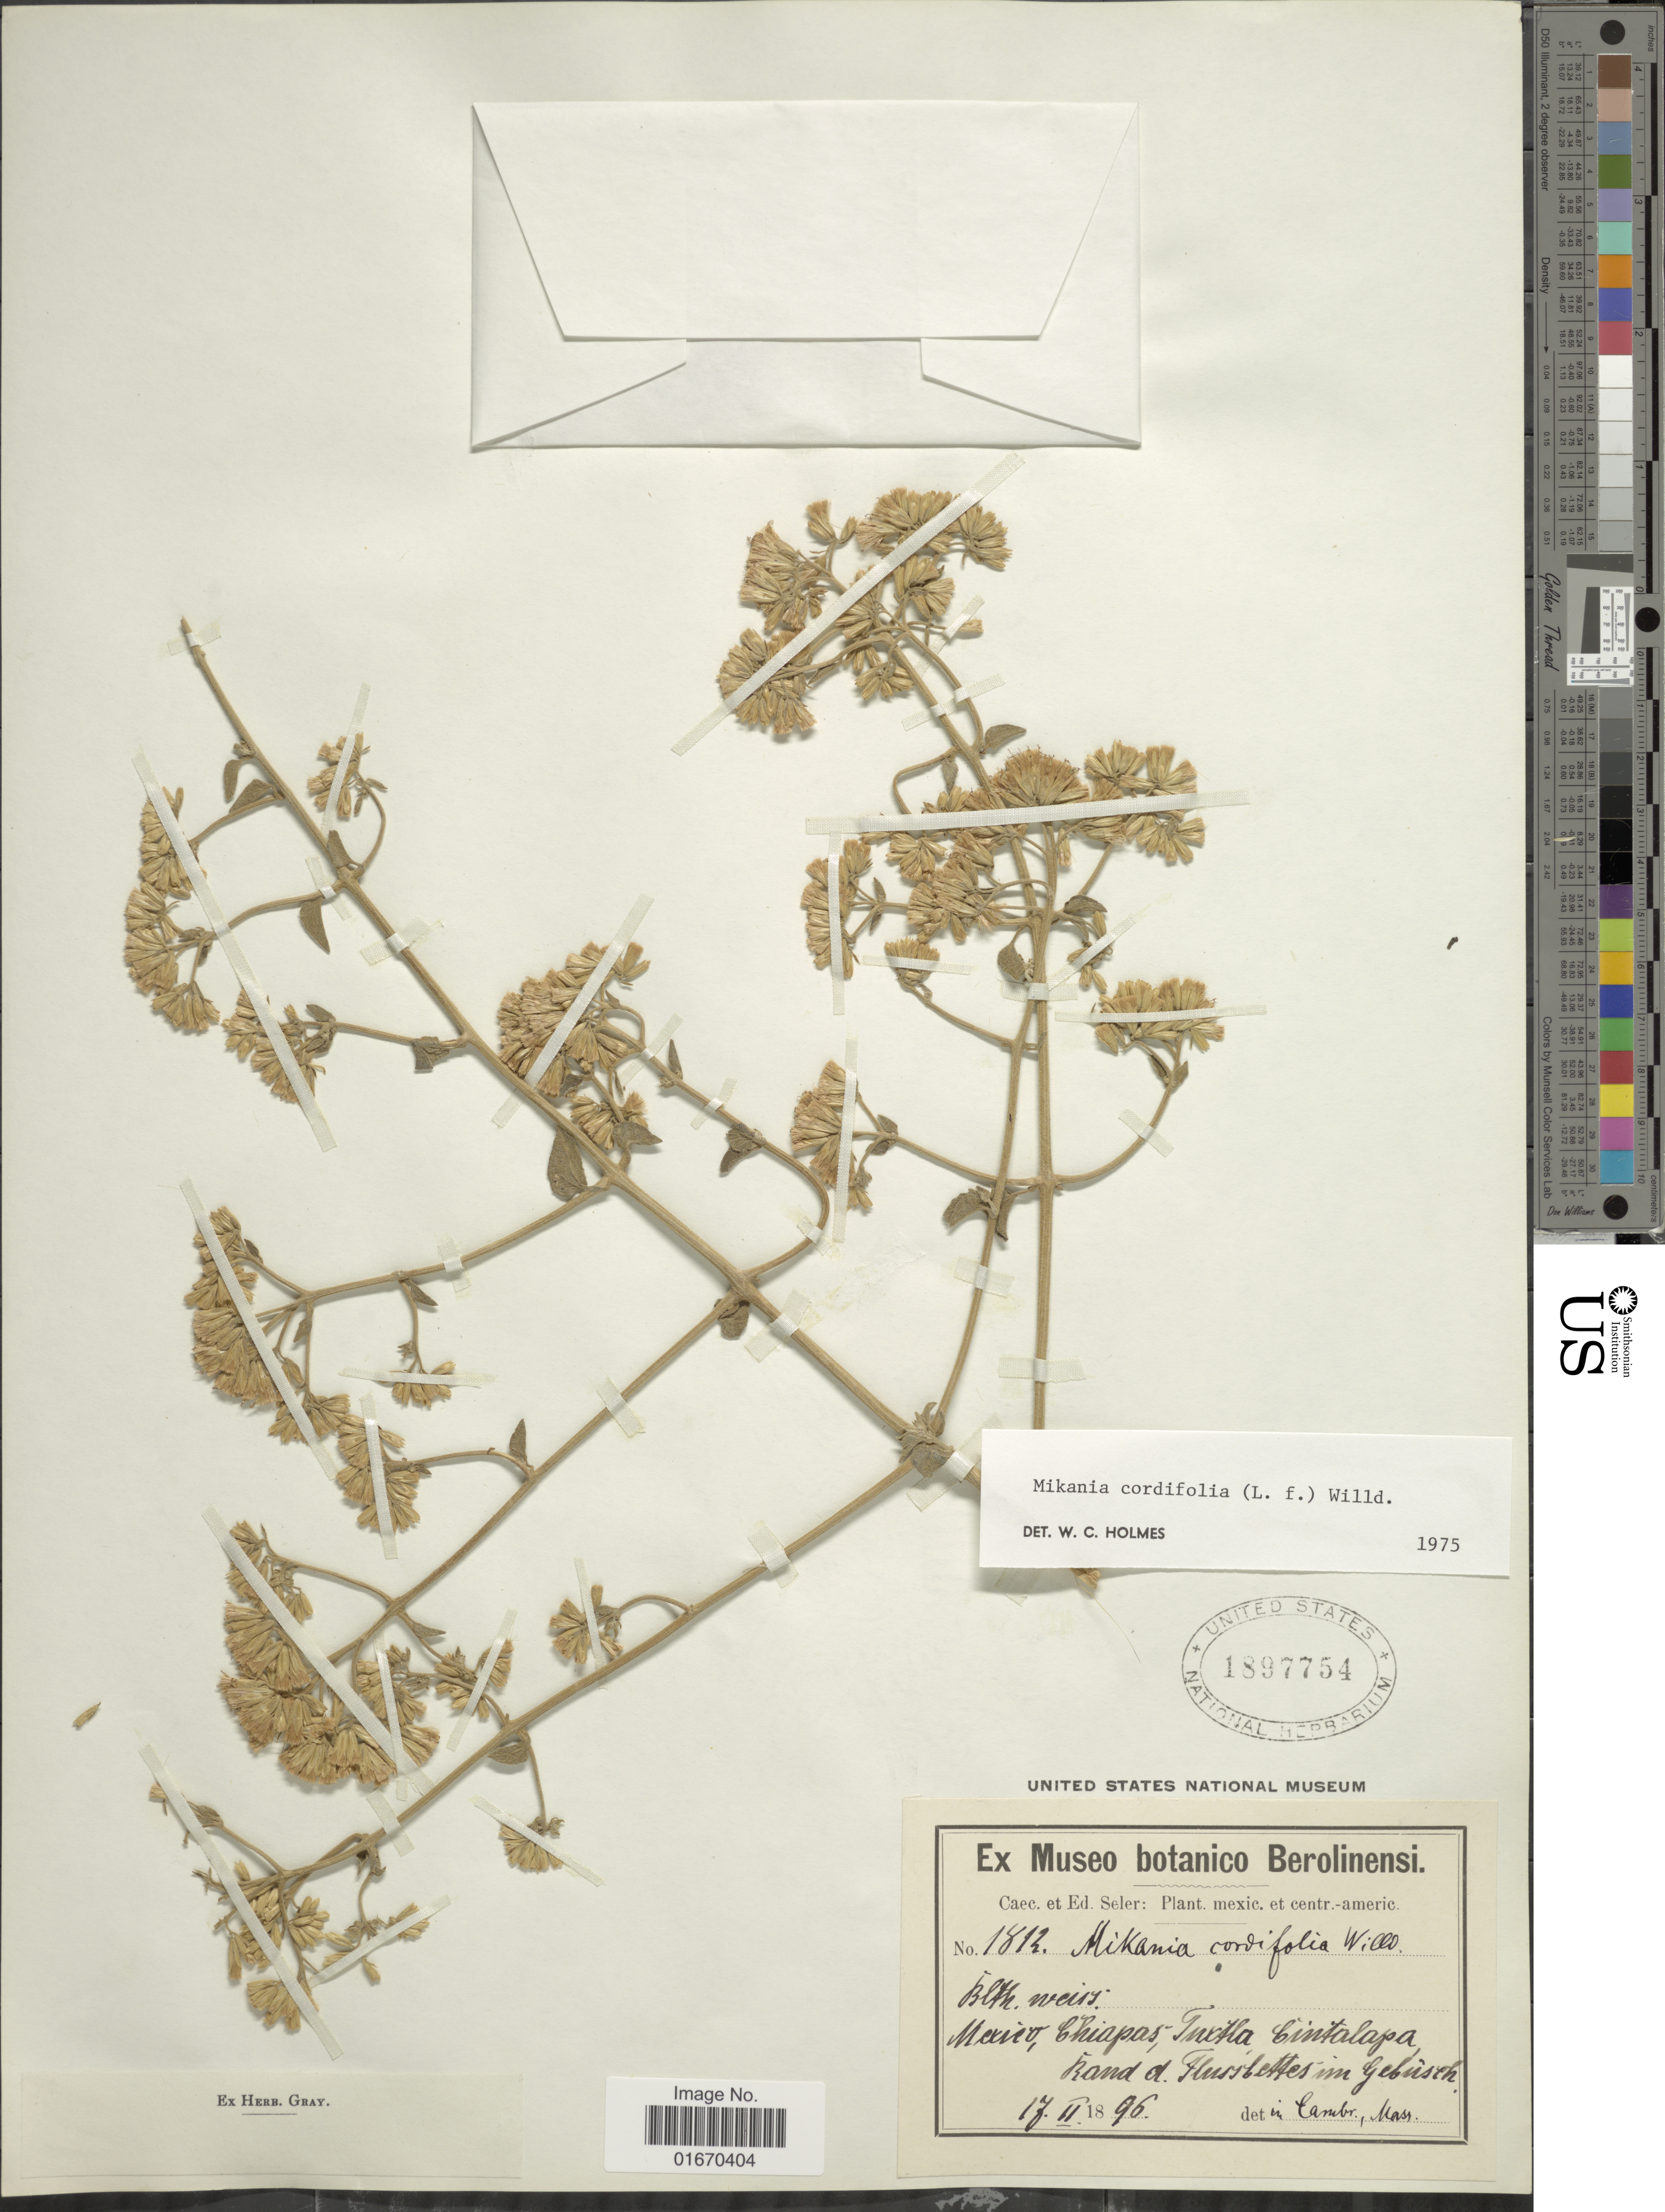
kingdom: Plantae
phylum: Tracheophyta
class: Magnoliopsida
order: Asterales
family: Asteraceae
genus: Mikania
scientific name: Mikania cordifolia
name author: Kunth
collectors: C. Seler & E. G. Seler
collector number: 1812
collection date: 1896-02-17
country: Mexico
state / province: Chiapas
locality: Tuxtla Cintalapa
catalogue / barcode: US 1897754